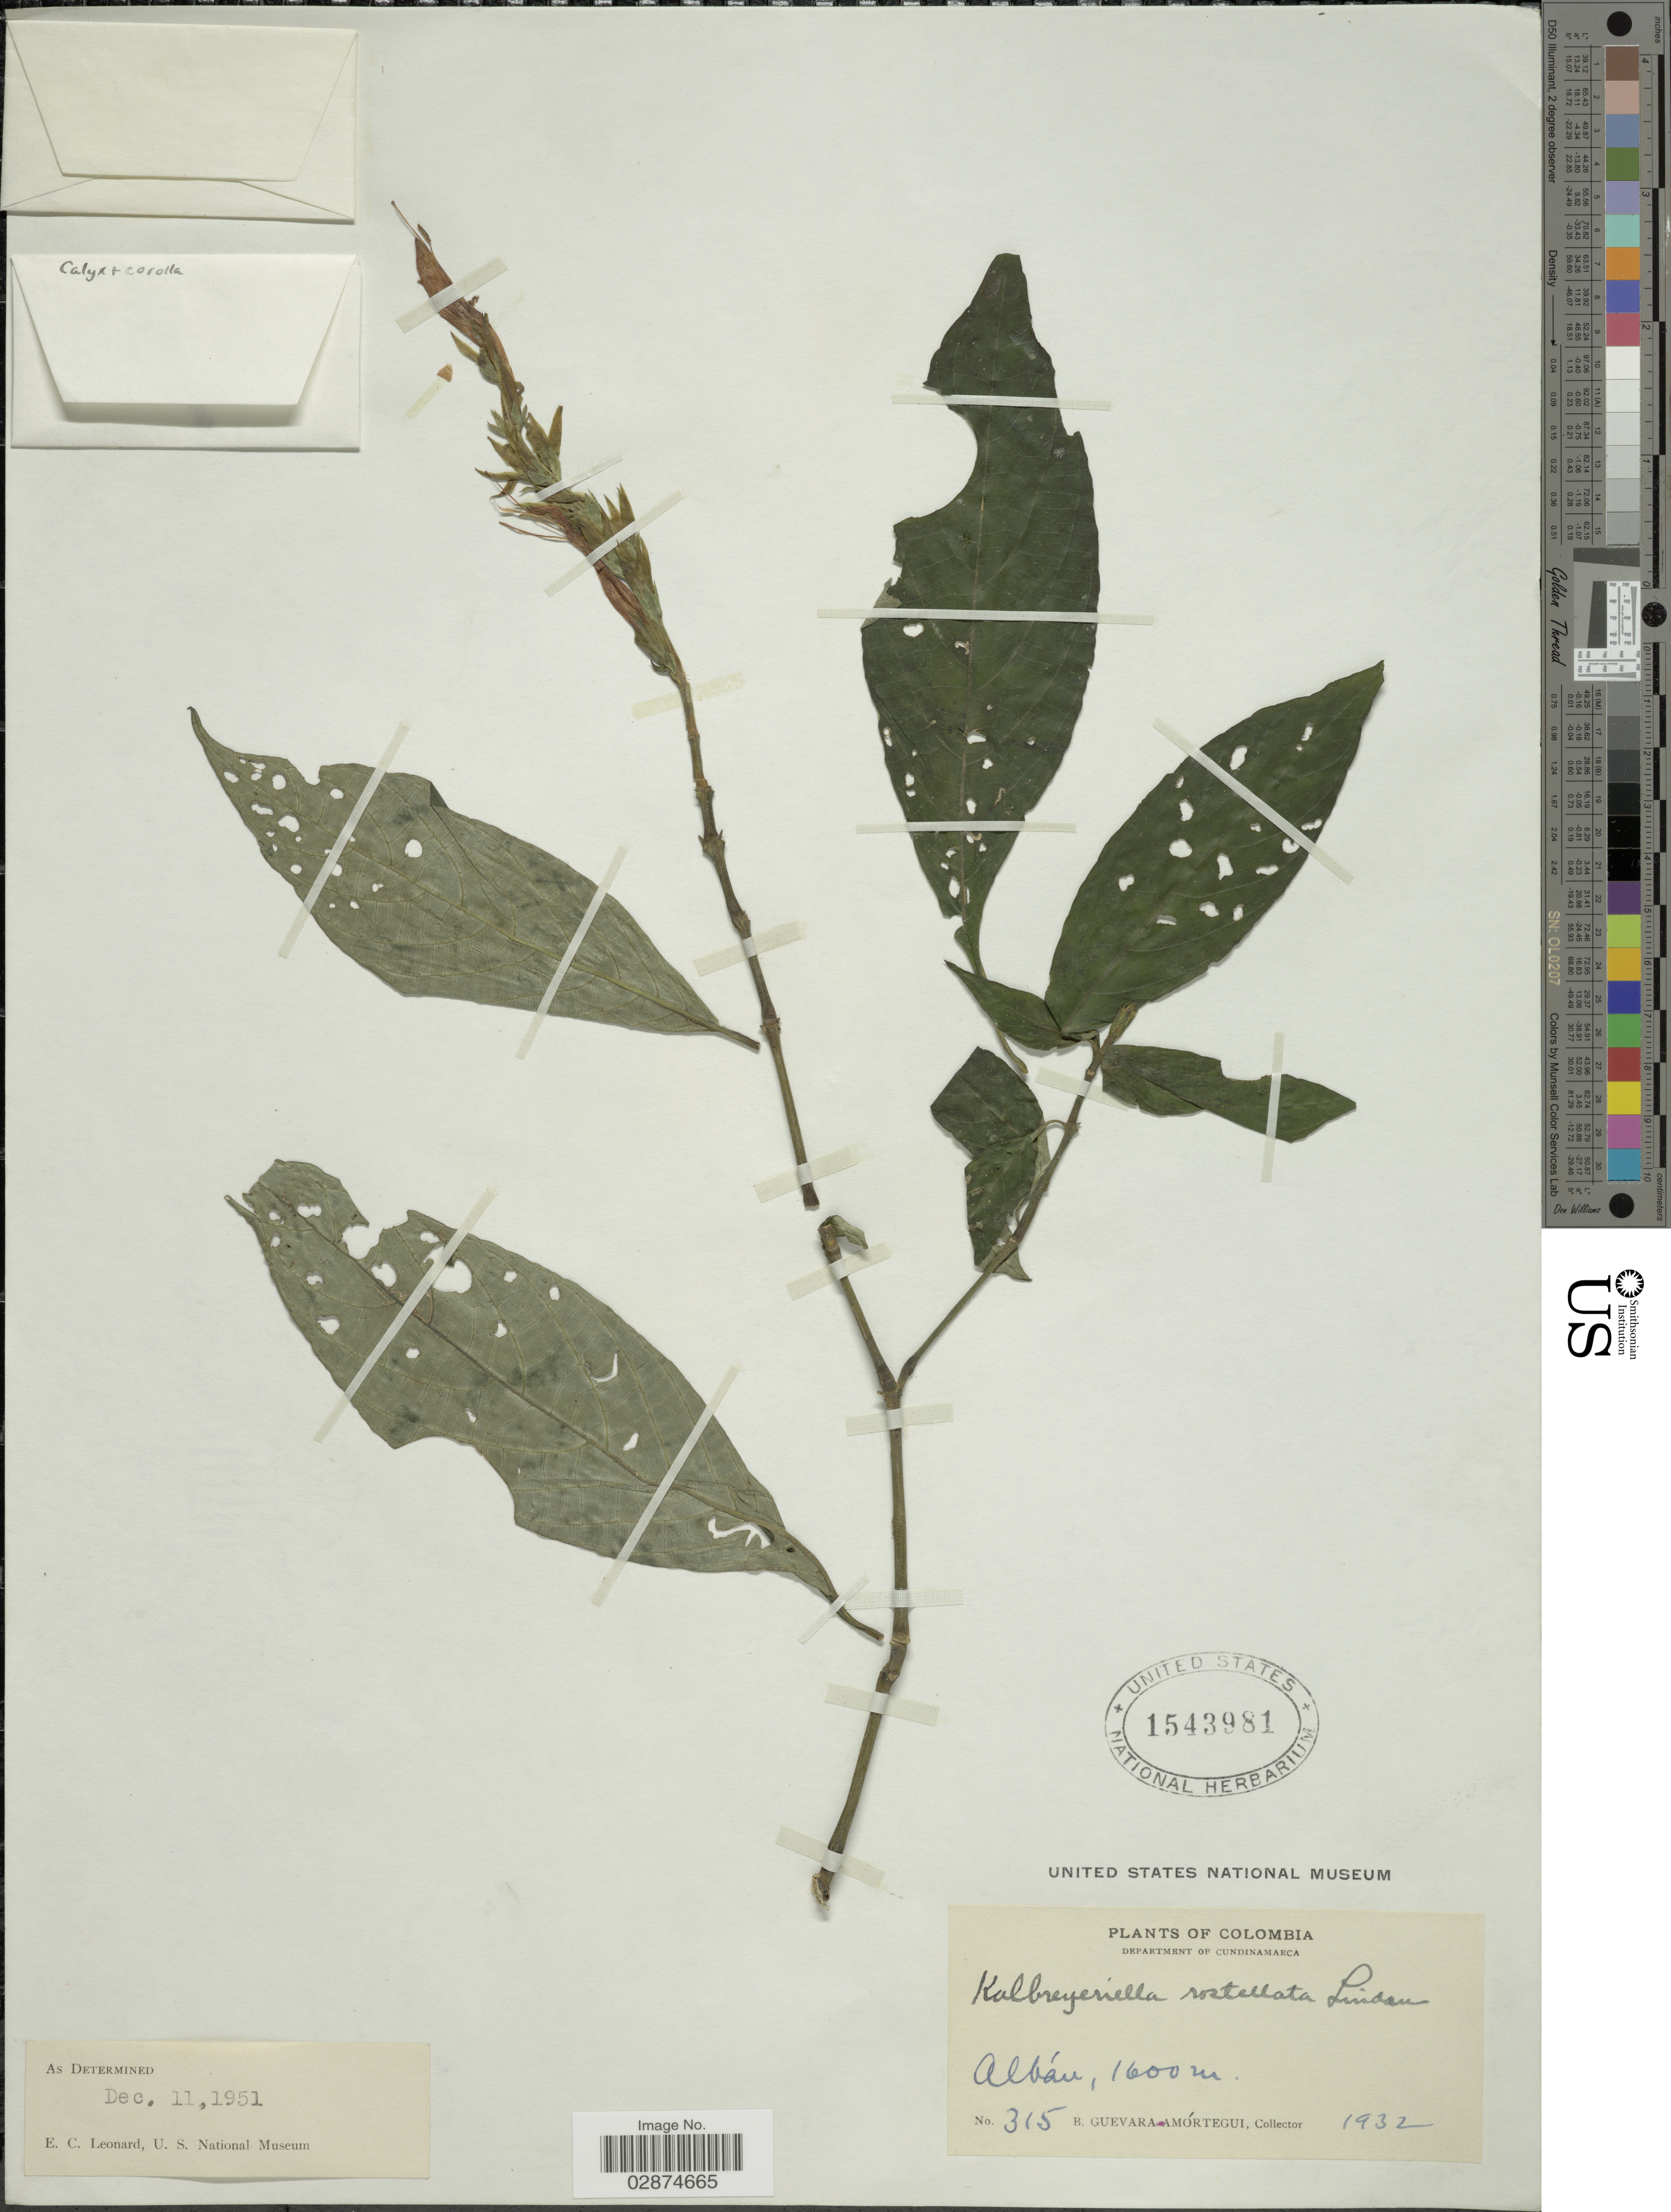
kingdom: Plantae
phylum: Tracheophyta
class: Magnoliopsida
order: Lamiales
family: Acanthaceae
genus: Kalbreyeriella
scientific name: Kalbreyeriella rostellata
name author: Lindau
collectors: B. Guevara-Amortegui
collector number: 315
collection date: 1932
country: Colombia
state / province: Cundinamarca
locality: Department of Cundinamarca. Albán.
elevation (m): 1600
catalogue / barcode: US 1543981